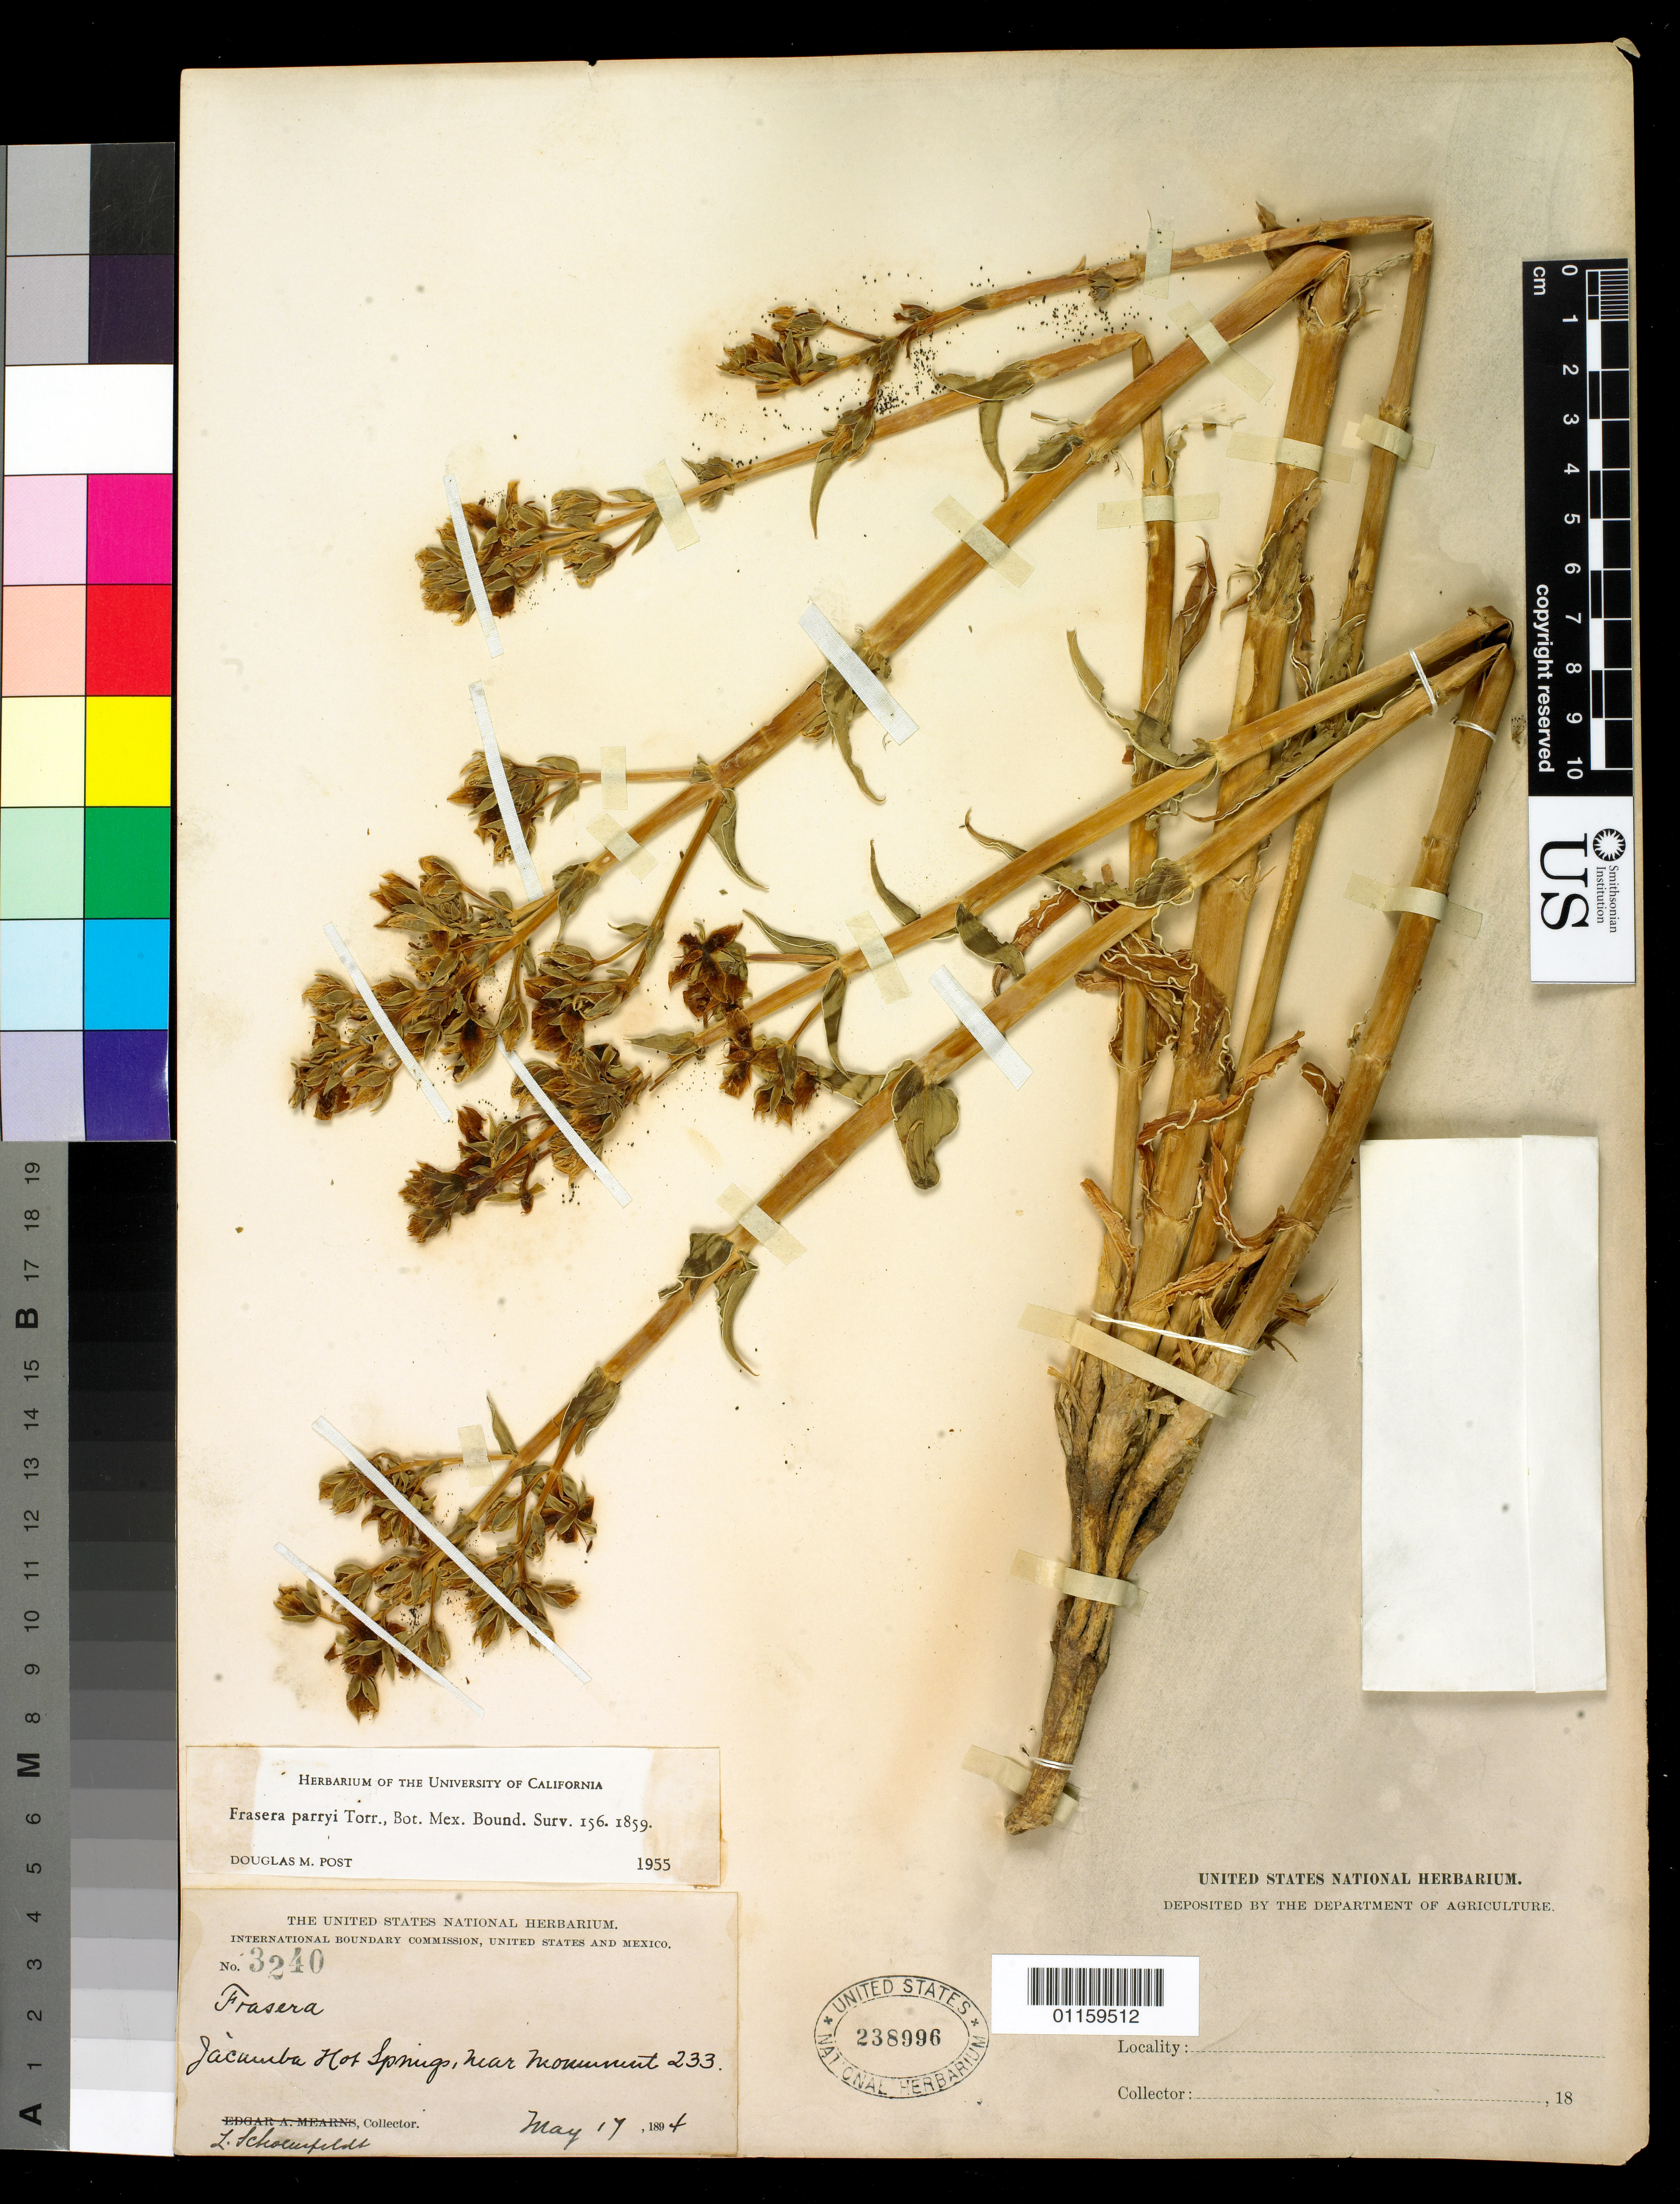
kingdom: Plantae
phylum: Tracheophyta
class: Magnoliopsida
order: Gentianales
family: Gentianaceae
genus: Swertia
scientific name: Swertia parryi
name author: (Torr.) Kuntze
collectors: L. Schoenefeldt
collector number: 3240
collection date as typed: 17 May 1894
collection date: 1894-05-17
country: United States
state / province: California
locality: Monument # 233, Jacumba Hot Springs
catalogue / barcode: US 238996